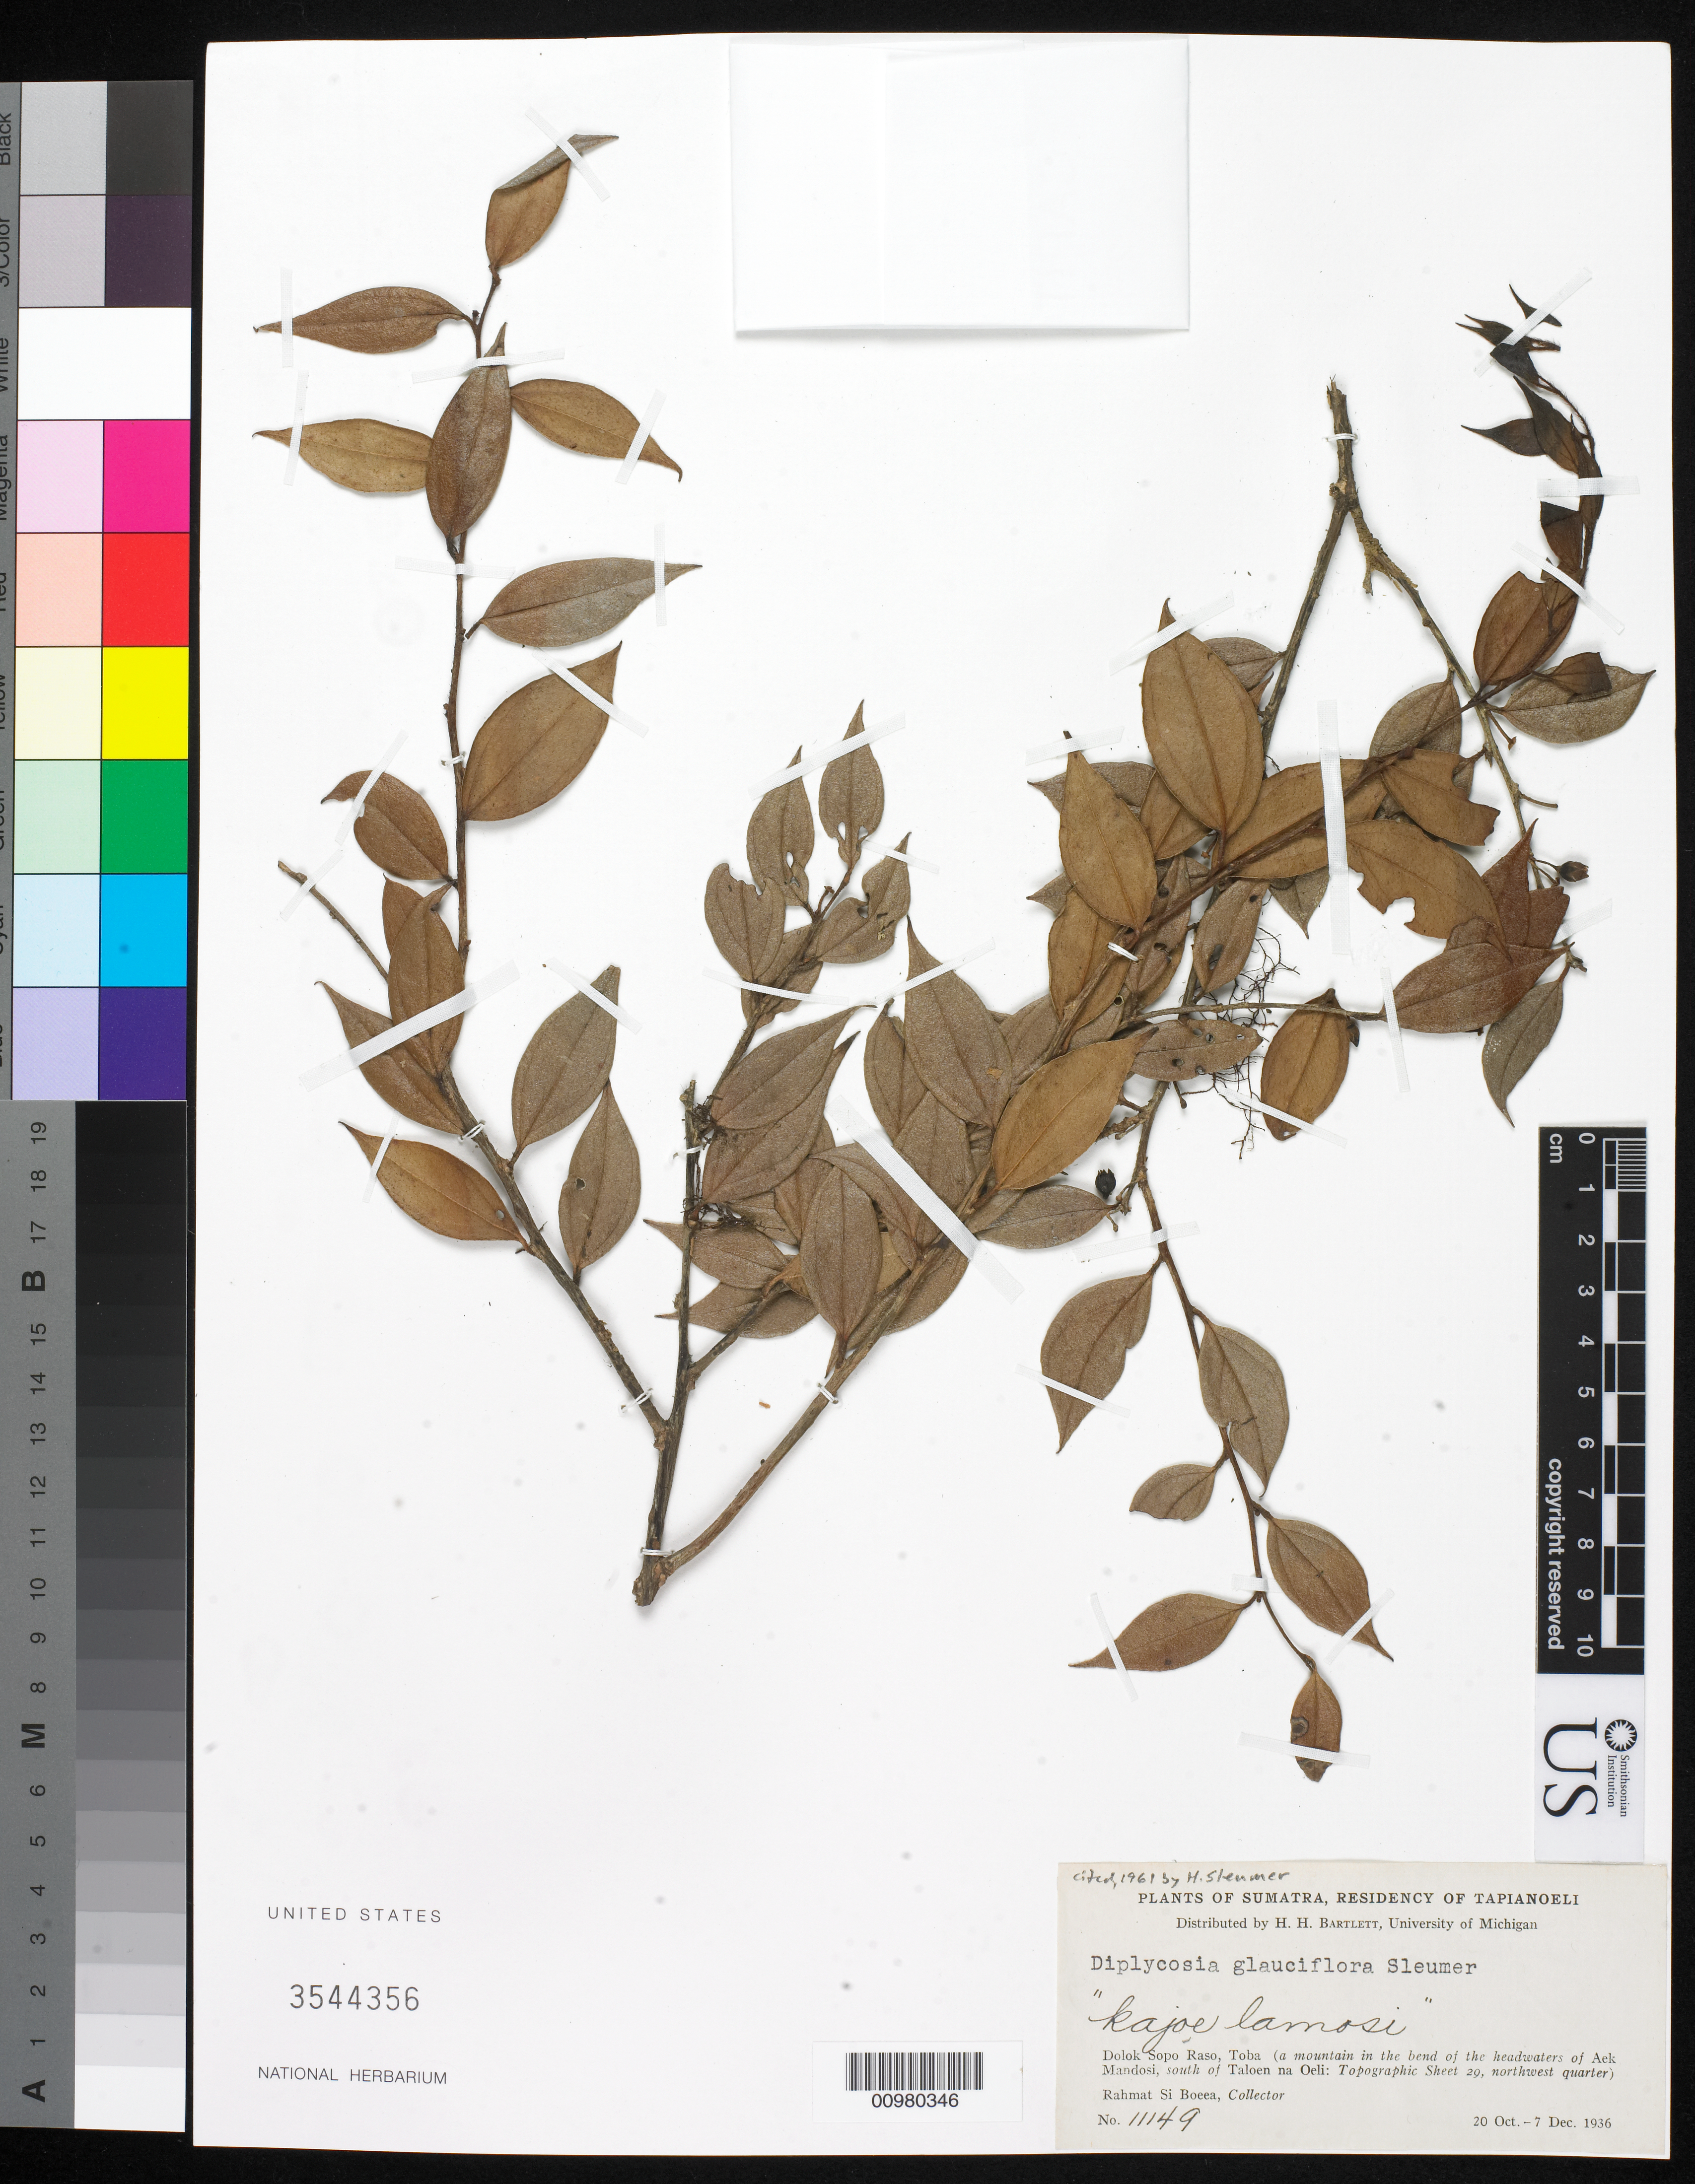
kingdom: Plantae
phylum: Tracheophyta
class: Magnoliopsida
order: Ericales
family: Ericaceae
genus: Diplycosia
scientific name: Diplycosia glauciflora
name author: Sleumer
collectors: Rahmat Si Boeea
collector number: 11149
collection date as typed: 20 Oct 1936 to 07 Dec 1936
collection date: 1936-10-20/1936-12-07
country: Indonesia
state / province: Sumatra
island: Sumatra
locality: (East Coast) Dolok Sopo Raso, Toba (a mountain in the bend of the headwaters of Aek Mandosi, south of Taloen na Oeli).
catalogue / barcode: US 3544356